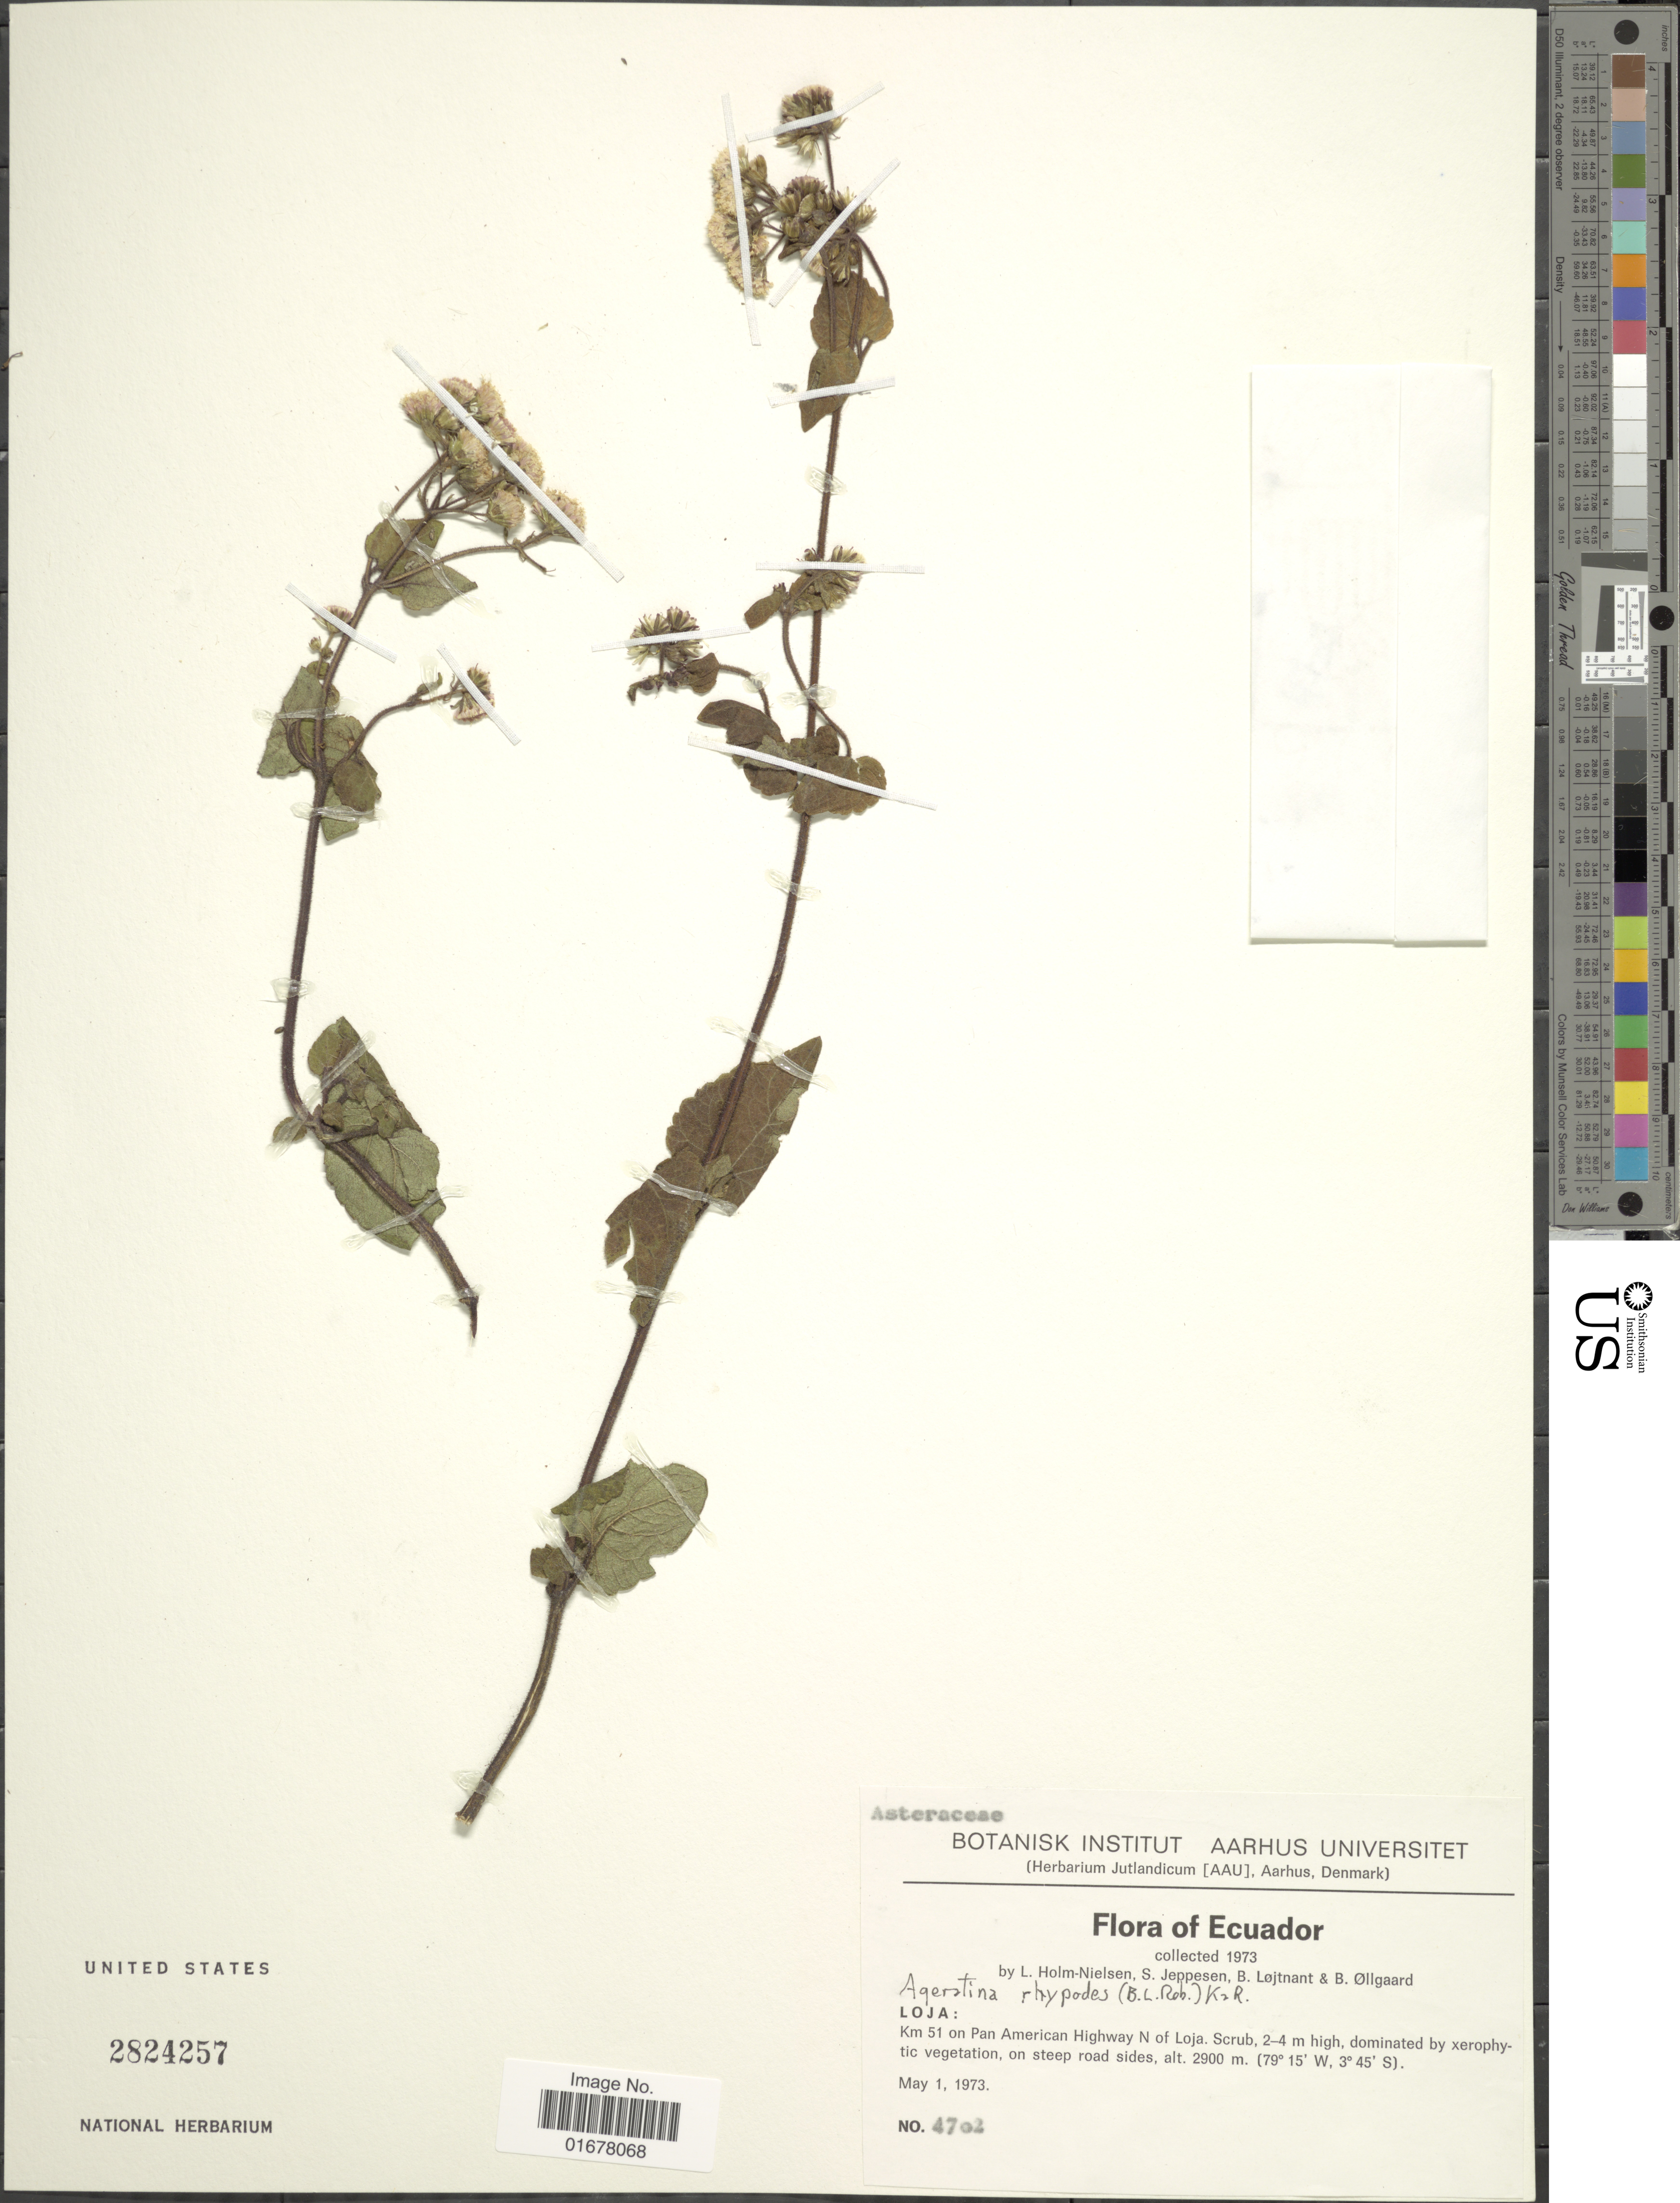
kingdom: Plantae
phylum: Tracheophyta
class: Magnoliopsida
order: Asterales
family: Asteraceae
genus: Ageratina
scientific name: Ageratina rhypodes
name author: (B.L. Rob.) R.M. King & H. Rob.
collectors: L. B. Holm-Nielsen, S. Jeppesen, B. Löjtnant & B. Øllgaard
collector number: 4702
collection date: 1973-05-01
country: Ecuador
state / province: Loja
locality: Loja: Km 51 on Pan American Highway N of Loja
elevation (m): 2900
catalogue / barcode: US 2824257